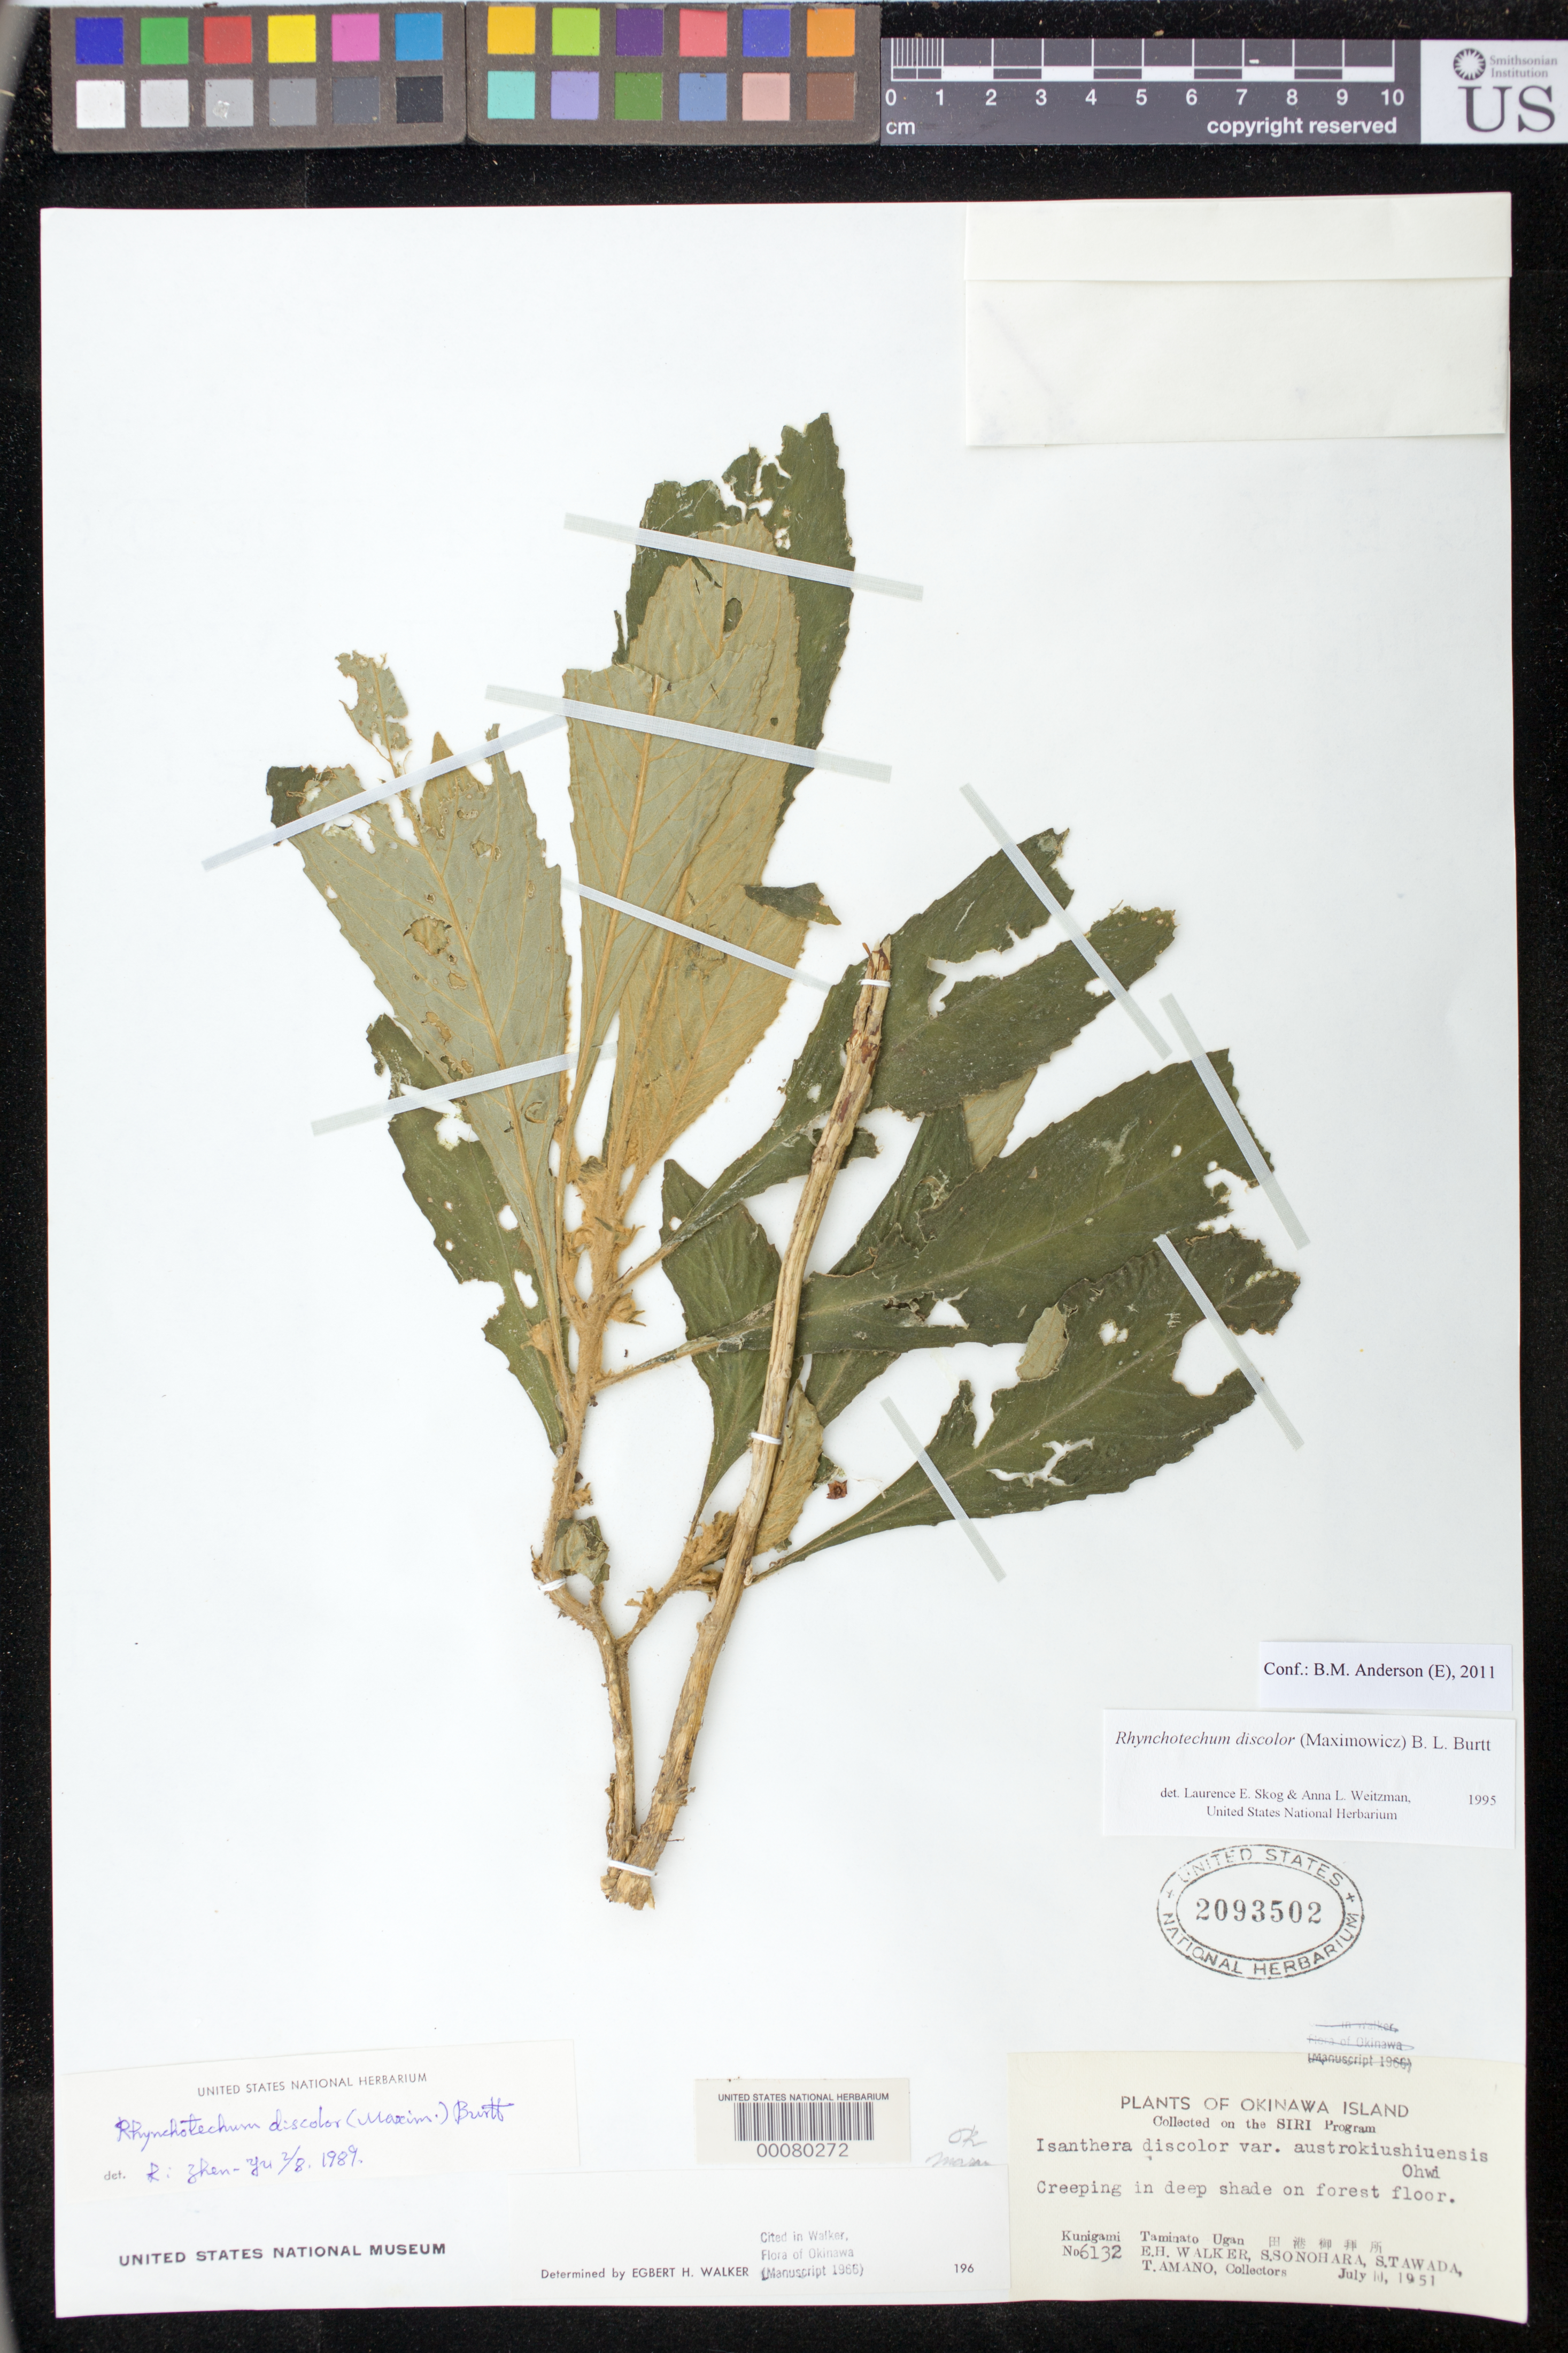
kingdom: Plantae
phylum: Tracheophyta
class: Magnoliopsida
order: Lamiales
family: Gesneriaceae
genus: Rhynchotechum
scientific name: Rhynchotechum discolor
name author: (Maxim.) B.L. Burtt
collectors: E. H. Walker & et al.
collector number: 6132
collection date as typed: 10 Jul 1951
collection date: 1951-07-10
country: Japan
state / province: Okinawa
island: Okinawa I.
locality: Okinawa prefect., Okinawa island, kunigami, taminato ugan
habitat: Creeping in deep shade in forest floor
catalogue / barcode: US 2093502